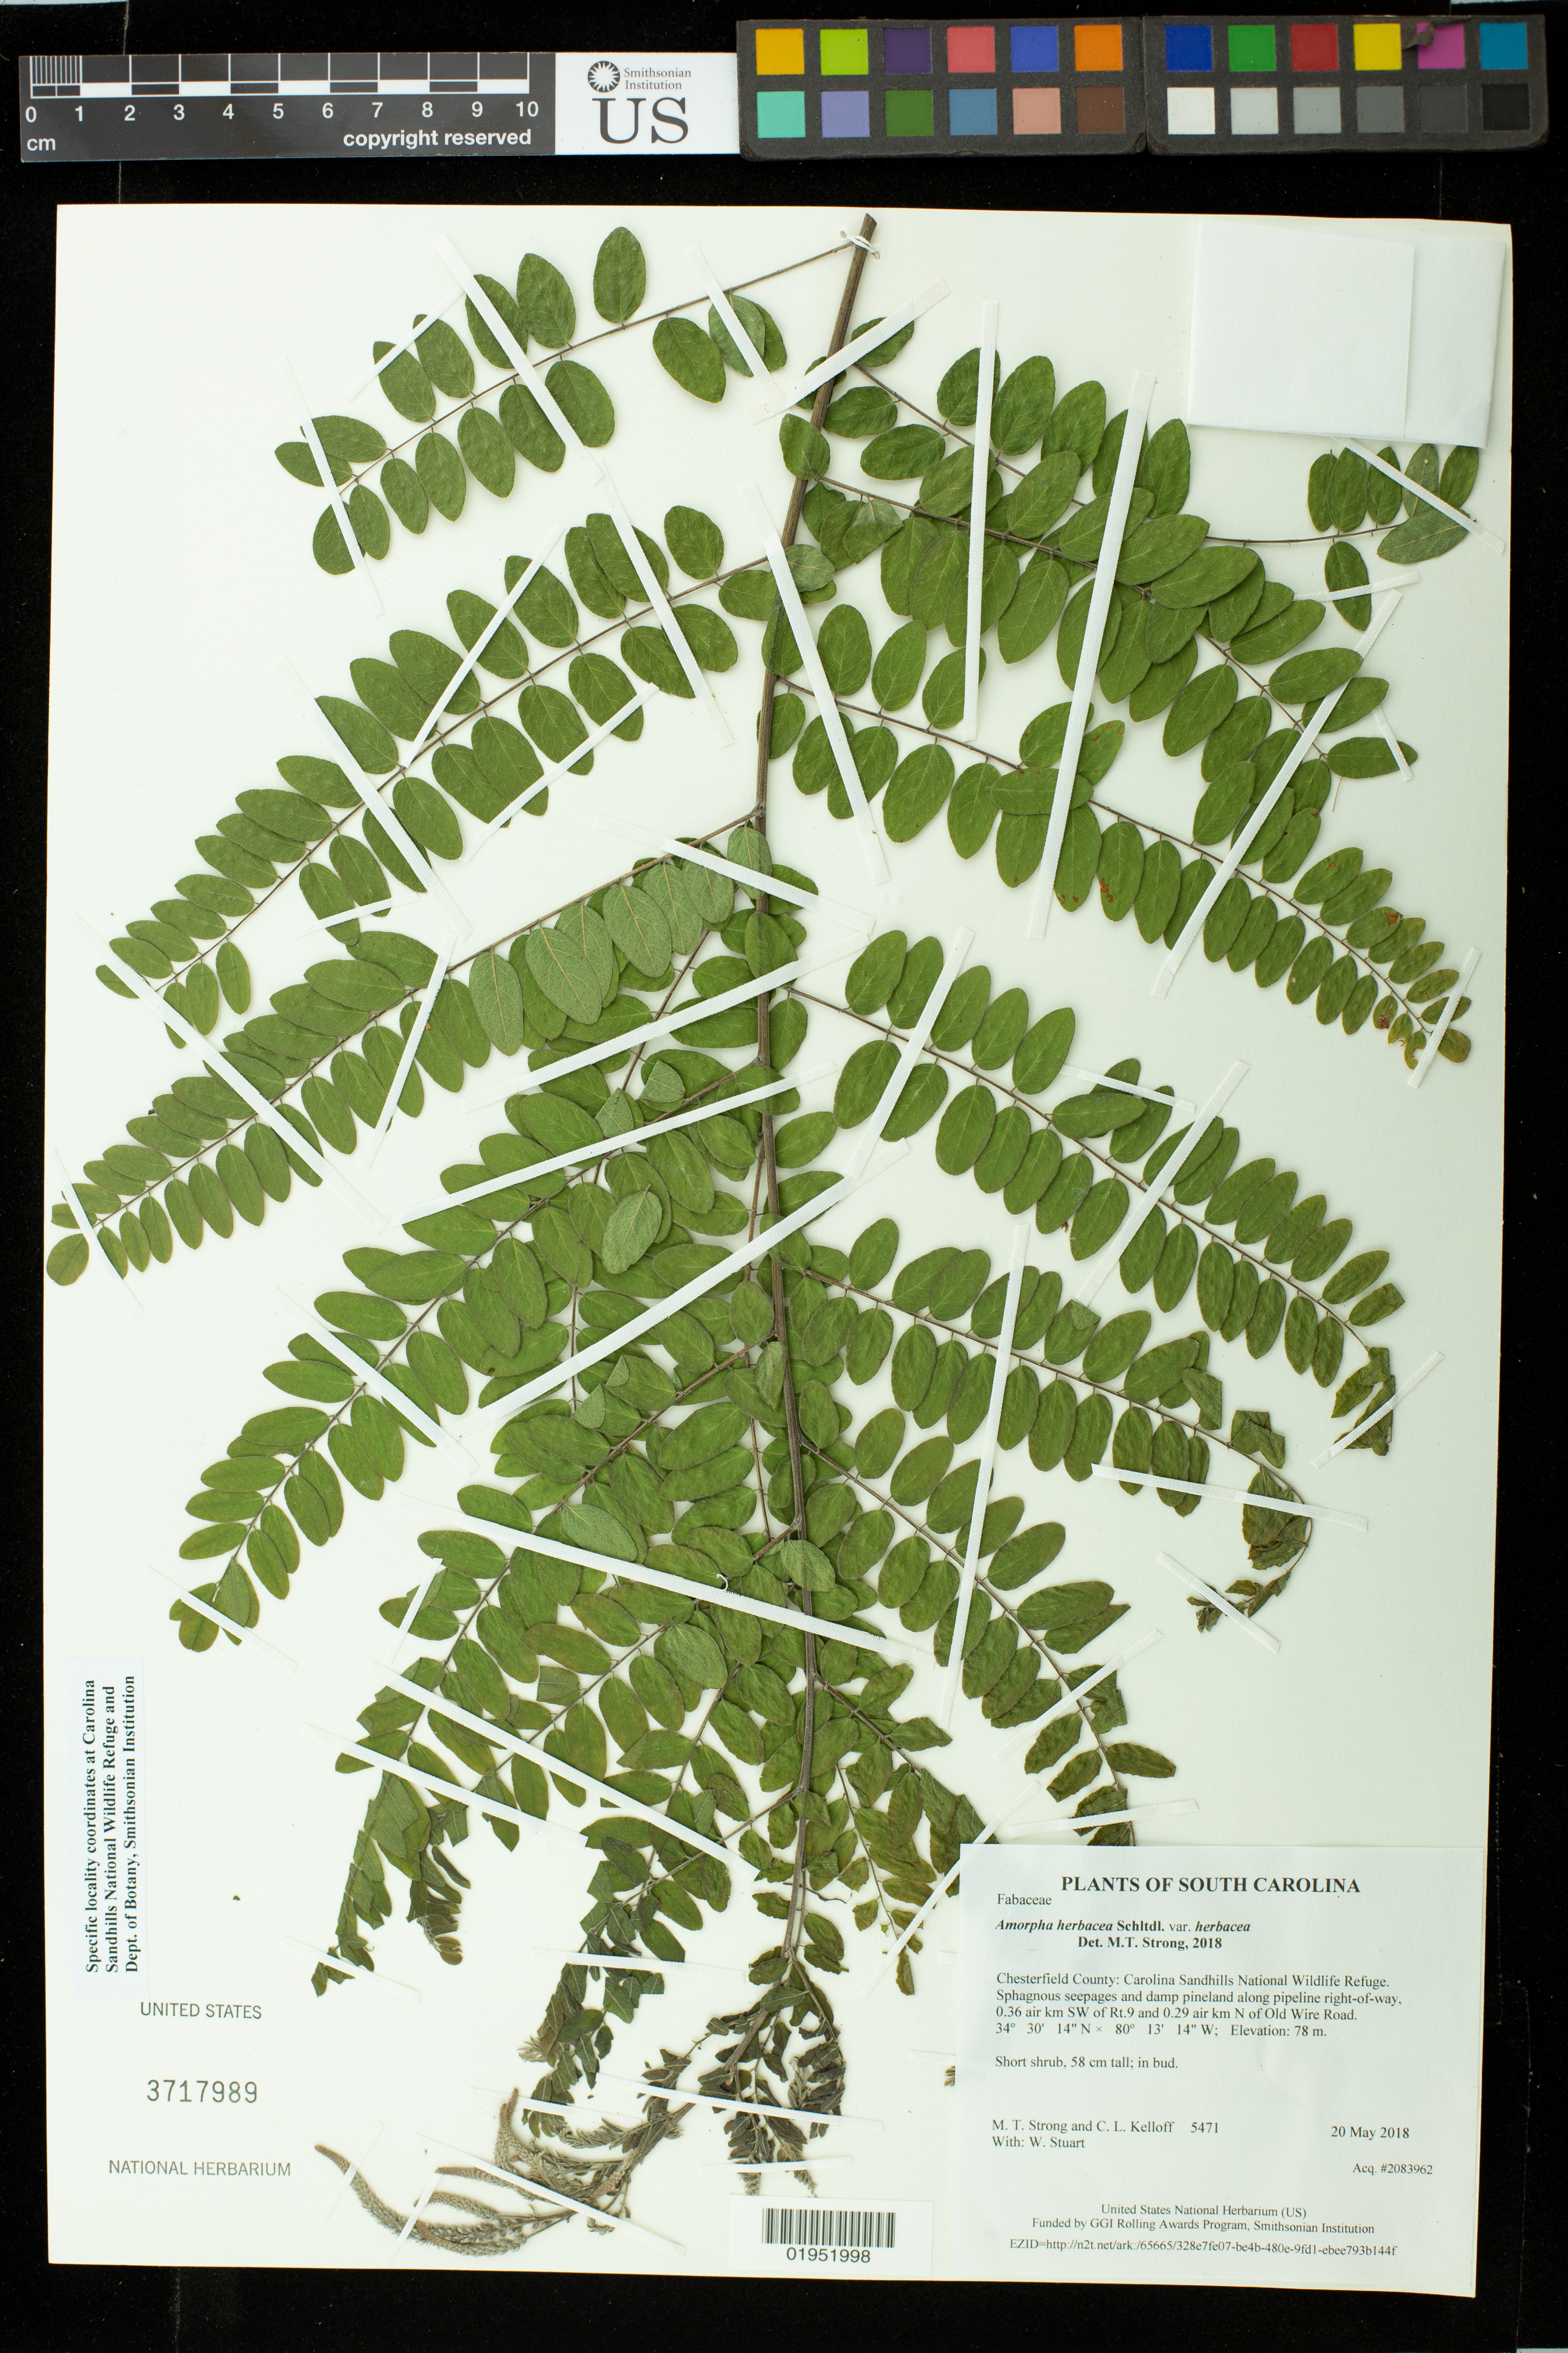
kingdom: Plantae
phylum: Tracheophyta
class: Magnoliopsida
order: Fabales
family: Fabaceae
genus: Amorpha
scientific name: Amorpha herbacea var. herbacea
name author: Schltdl.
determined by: Strong, Mark T., (BOT), Smithsonian Institution - National Museum of Natural History (UNITED STATES)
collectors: M. T. Strong, C. L. Kelloff & W. Stuart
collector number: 5471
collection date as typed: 20 May 2018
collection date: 2018-05-20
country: United States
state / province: South Carolina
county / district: Chesterfield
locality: Carolina Sandhills National Wildlife Refuge. Sphagnous seepages and damp pineland along pipeline right-of-way, 0.36 air km SW of Rt.9 and 0.29 air km N of Old Wire Road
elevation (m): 78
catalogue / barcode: US 3717989